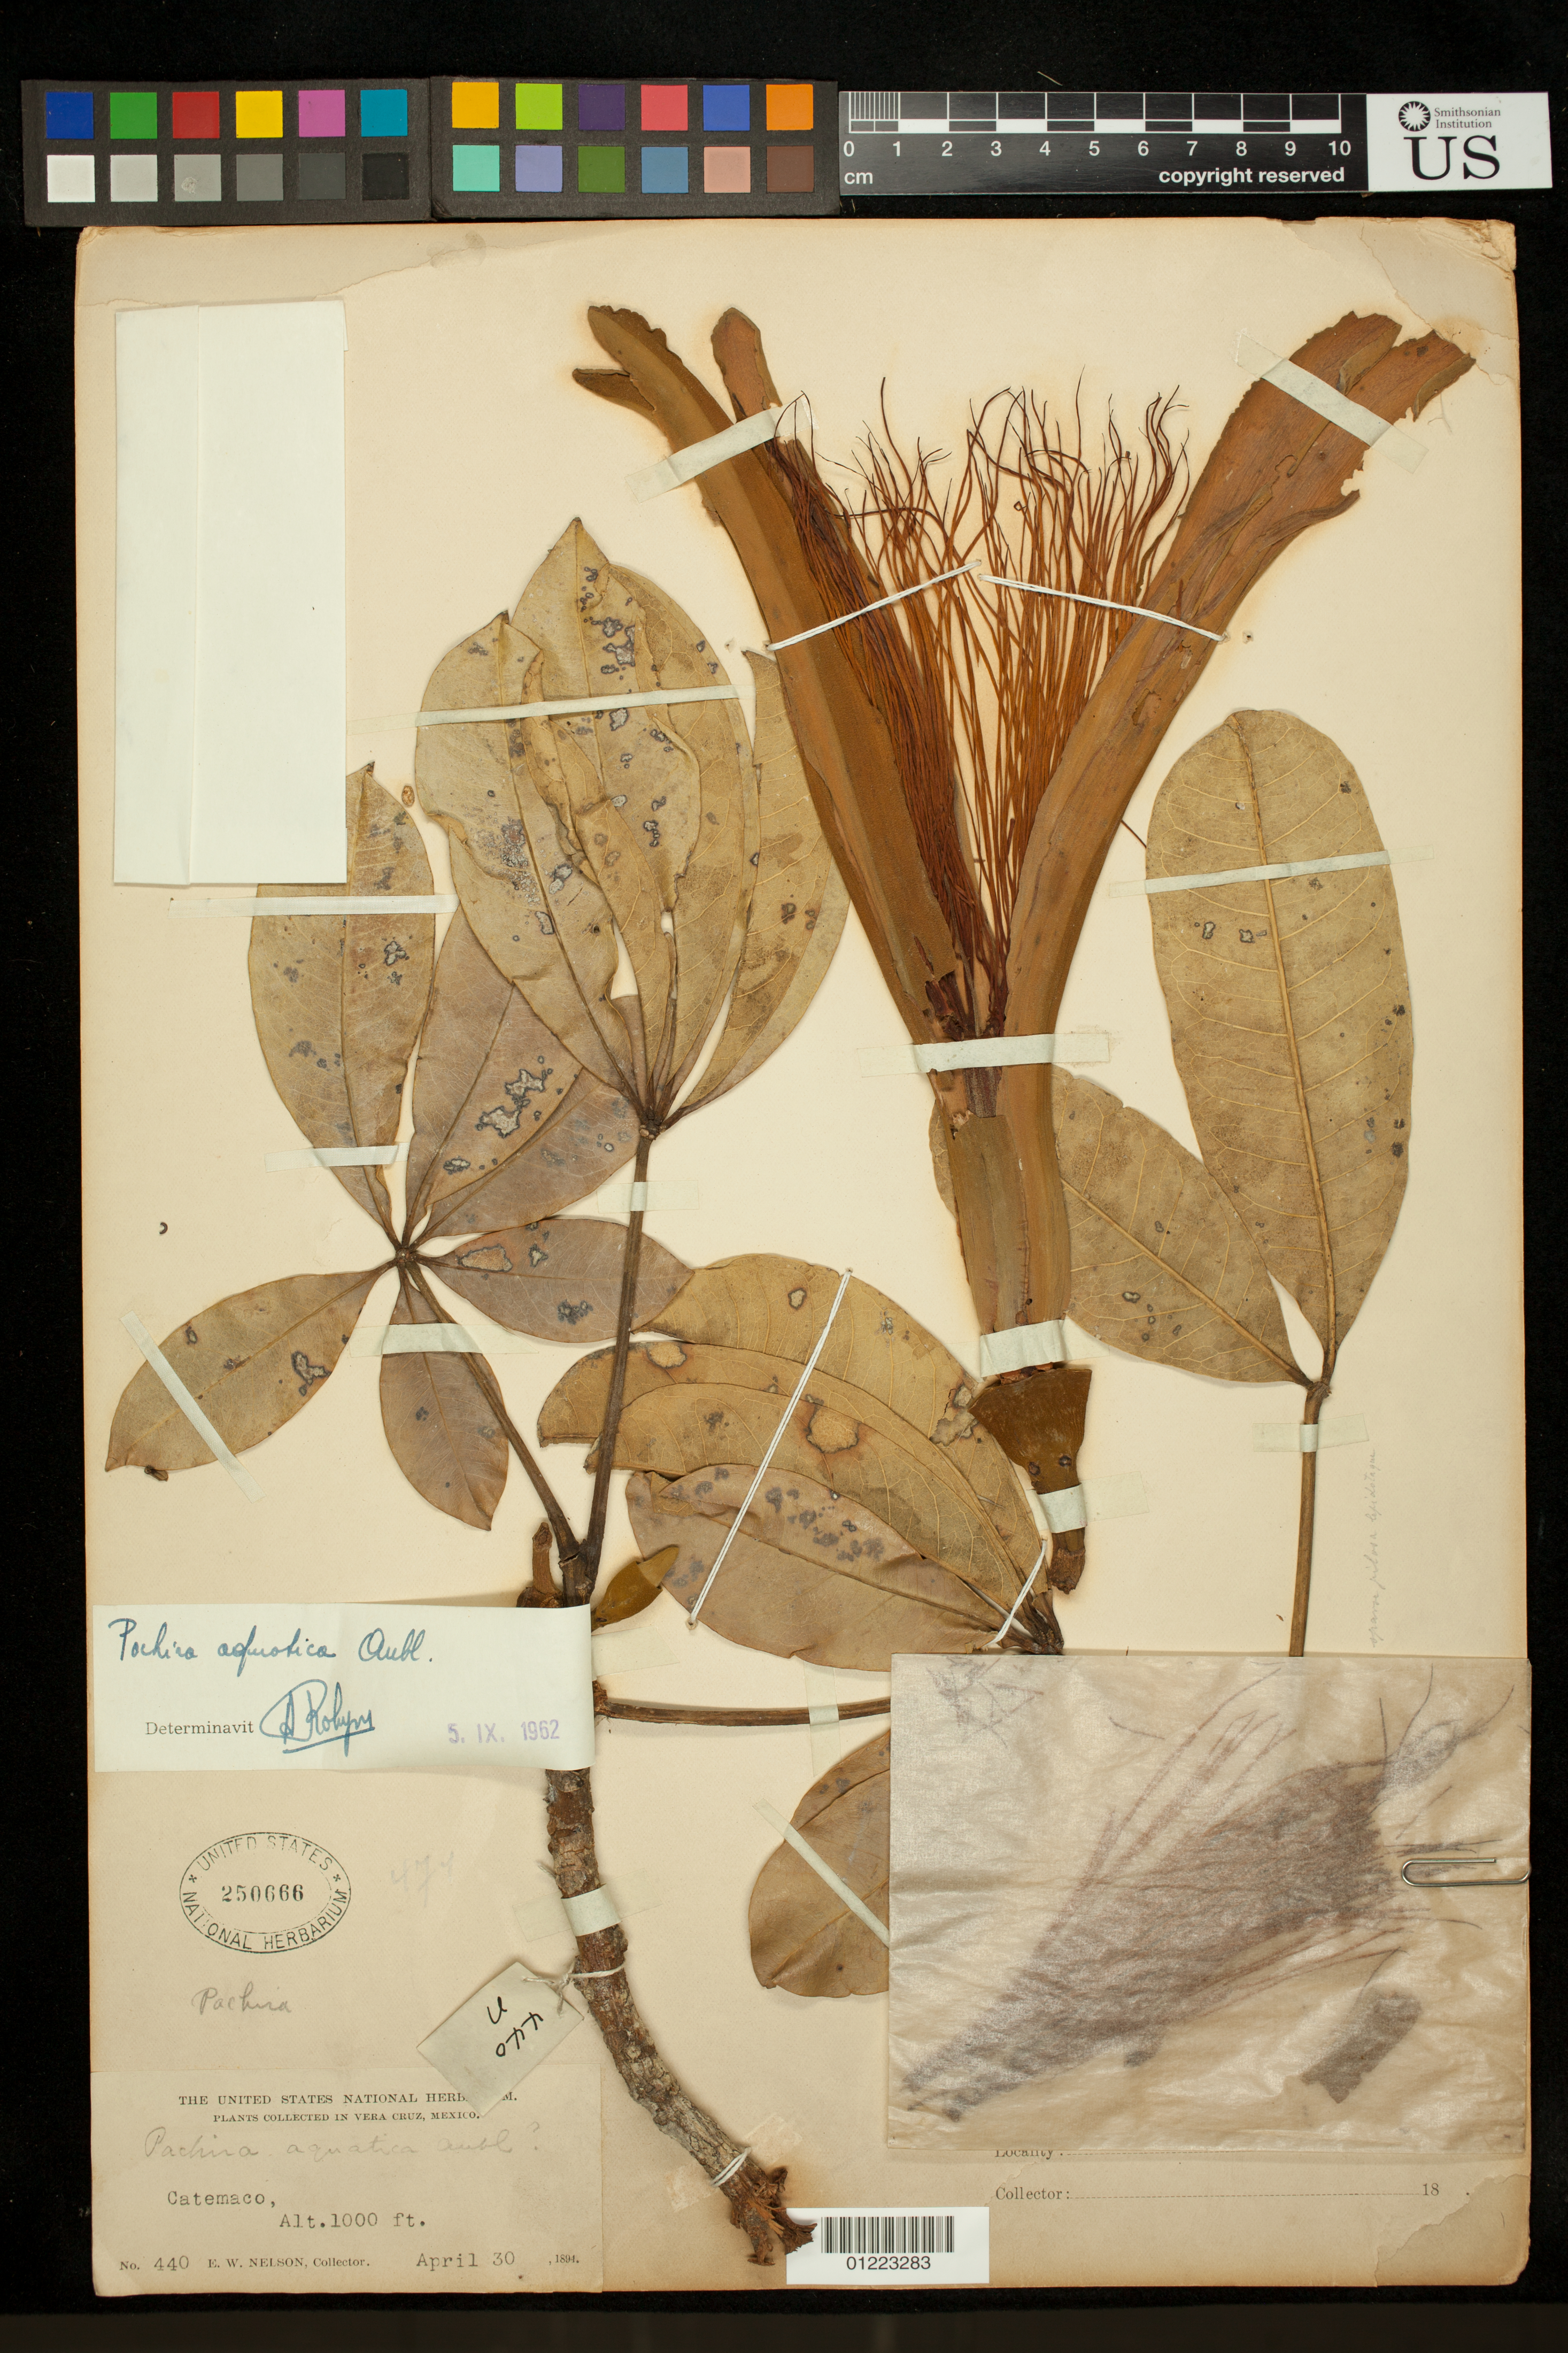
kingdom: Plantae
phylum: Tracheophyta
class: Magnoliopsida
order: Malvales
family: Malvaceae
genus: Pachira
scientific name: Pachira aquatica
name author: Aubl.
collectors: E. W. Nelson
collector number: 440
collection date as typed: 1894-04-30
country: Mexico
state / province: Veracruz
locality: Catemaco. Vera Cruz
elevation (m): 305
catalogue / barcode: US 250666